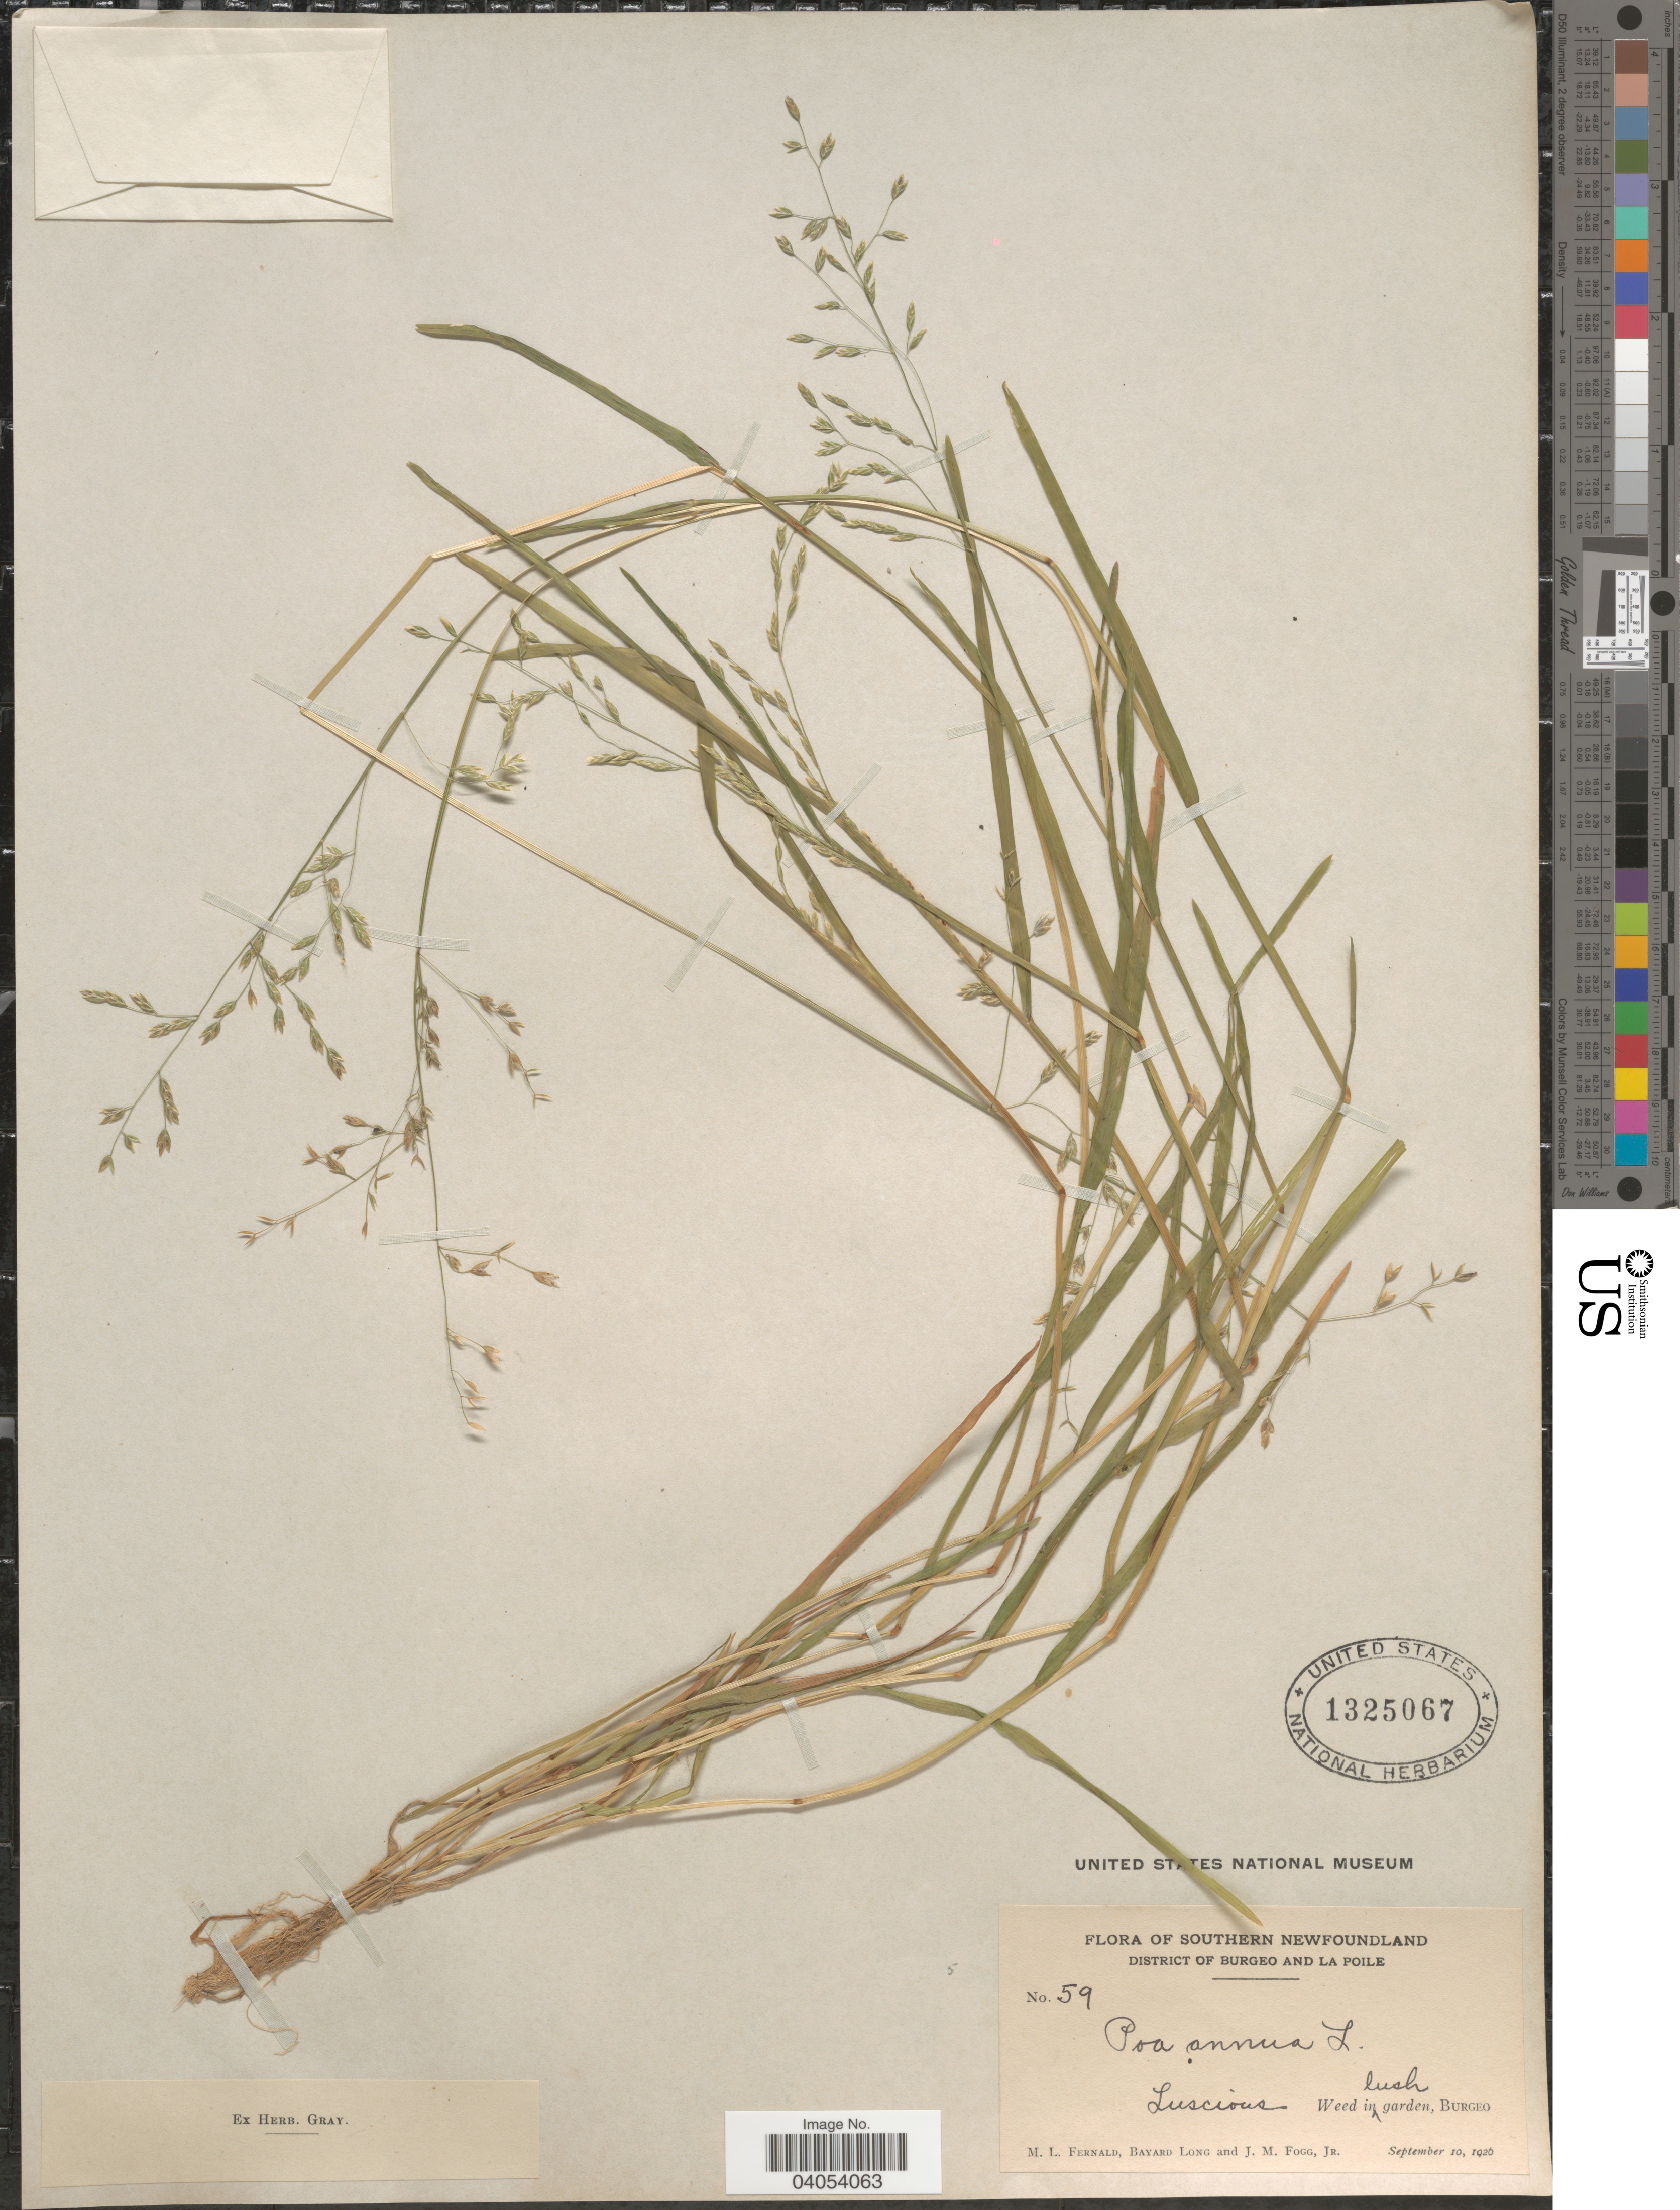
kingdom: Plantae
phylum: Tracheophyta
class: Liliopsida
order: Poales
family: Poaceae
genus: Poa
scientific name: Poa annua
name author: L.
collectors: M. L. Fernald, B. Long & J. Fogg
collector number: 59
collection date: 1926-09-10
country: Canada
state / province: Newfoundland and Labrador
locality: Southern Newfoundland. District of Burgeo and La Poile. Weed in lush garden [unsure placement] Burgeo.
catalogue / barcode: US 1325067